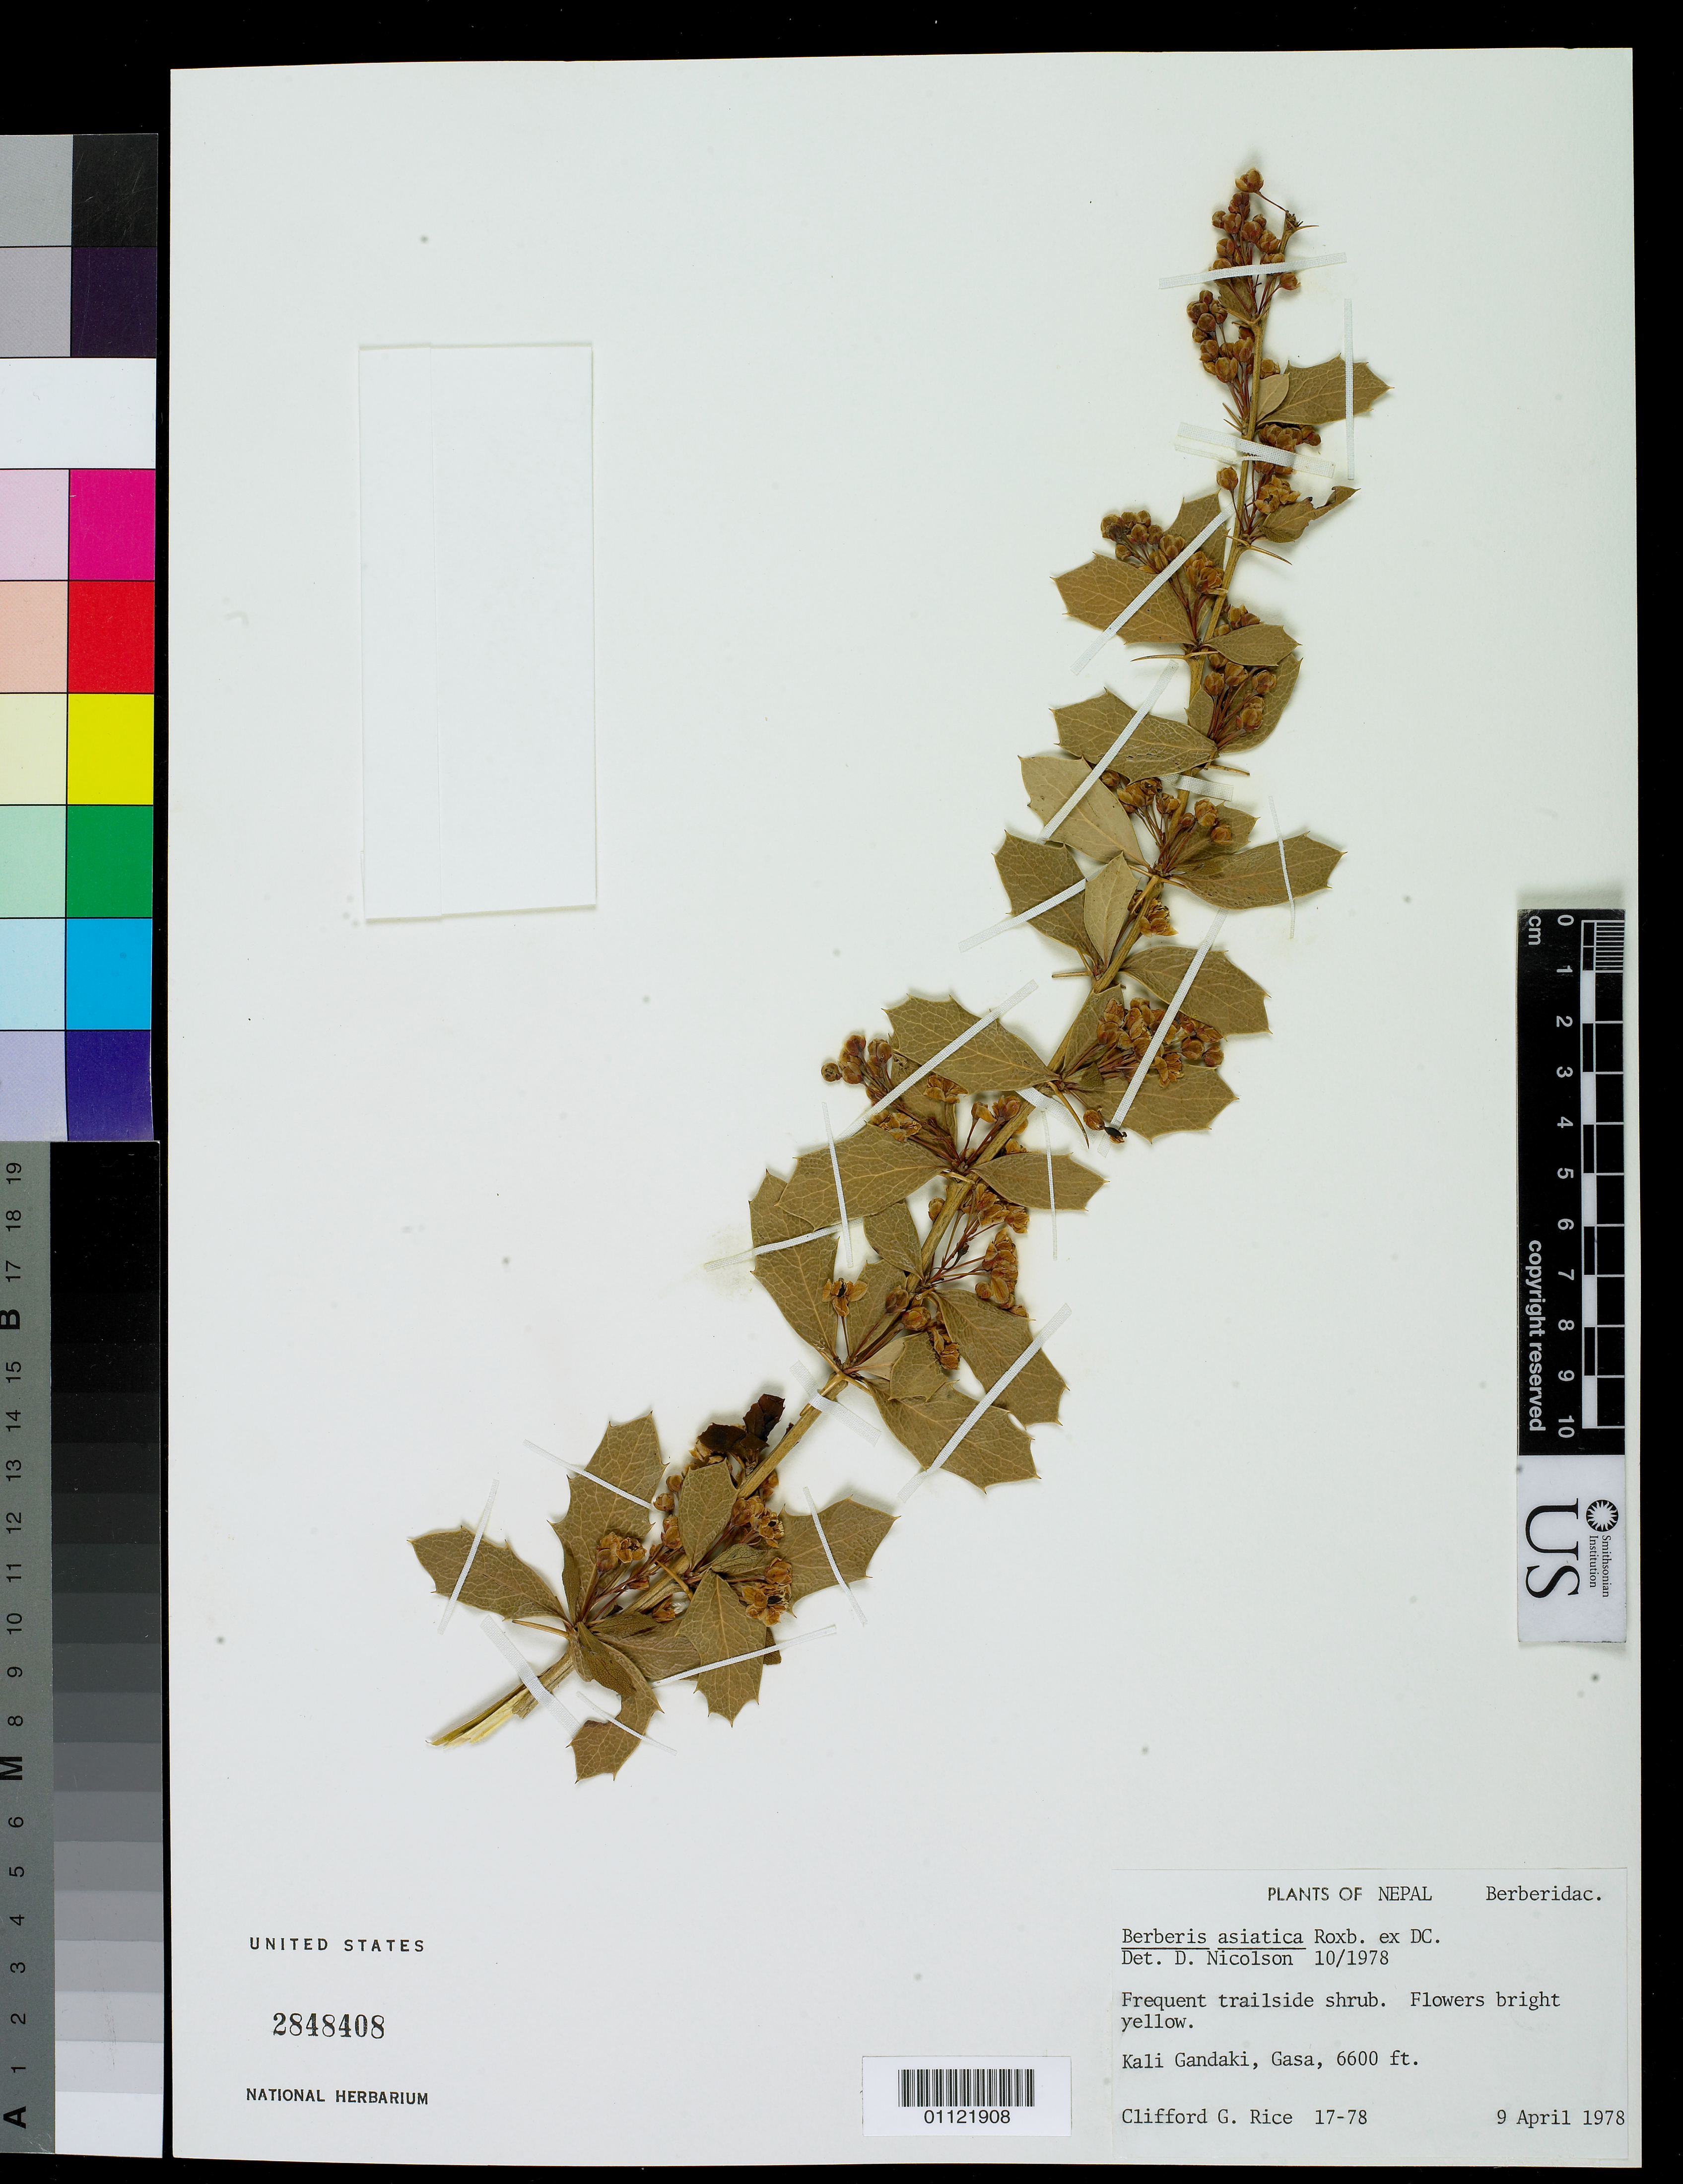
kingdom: Plantae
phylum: Tracheophyta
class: Magnoliopsida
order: Ranunculales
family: Berberidaceae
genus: Berberis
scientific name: Berberis asiatica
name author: Roxb. ex DC.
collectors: C. G. Rice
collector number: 17-78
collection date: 1978-04-09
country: Nepal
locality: Kali Gandak, Gasa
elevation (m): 2012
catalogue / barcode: US 2848408